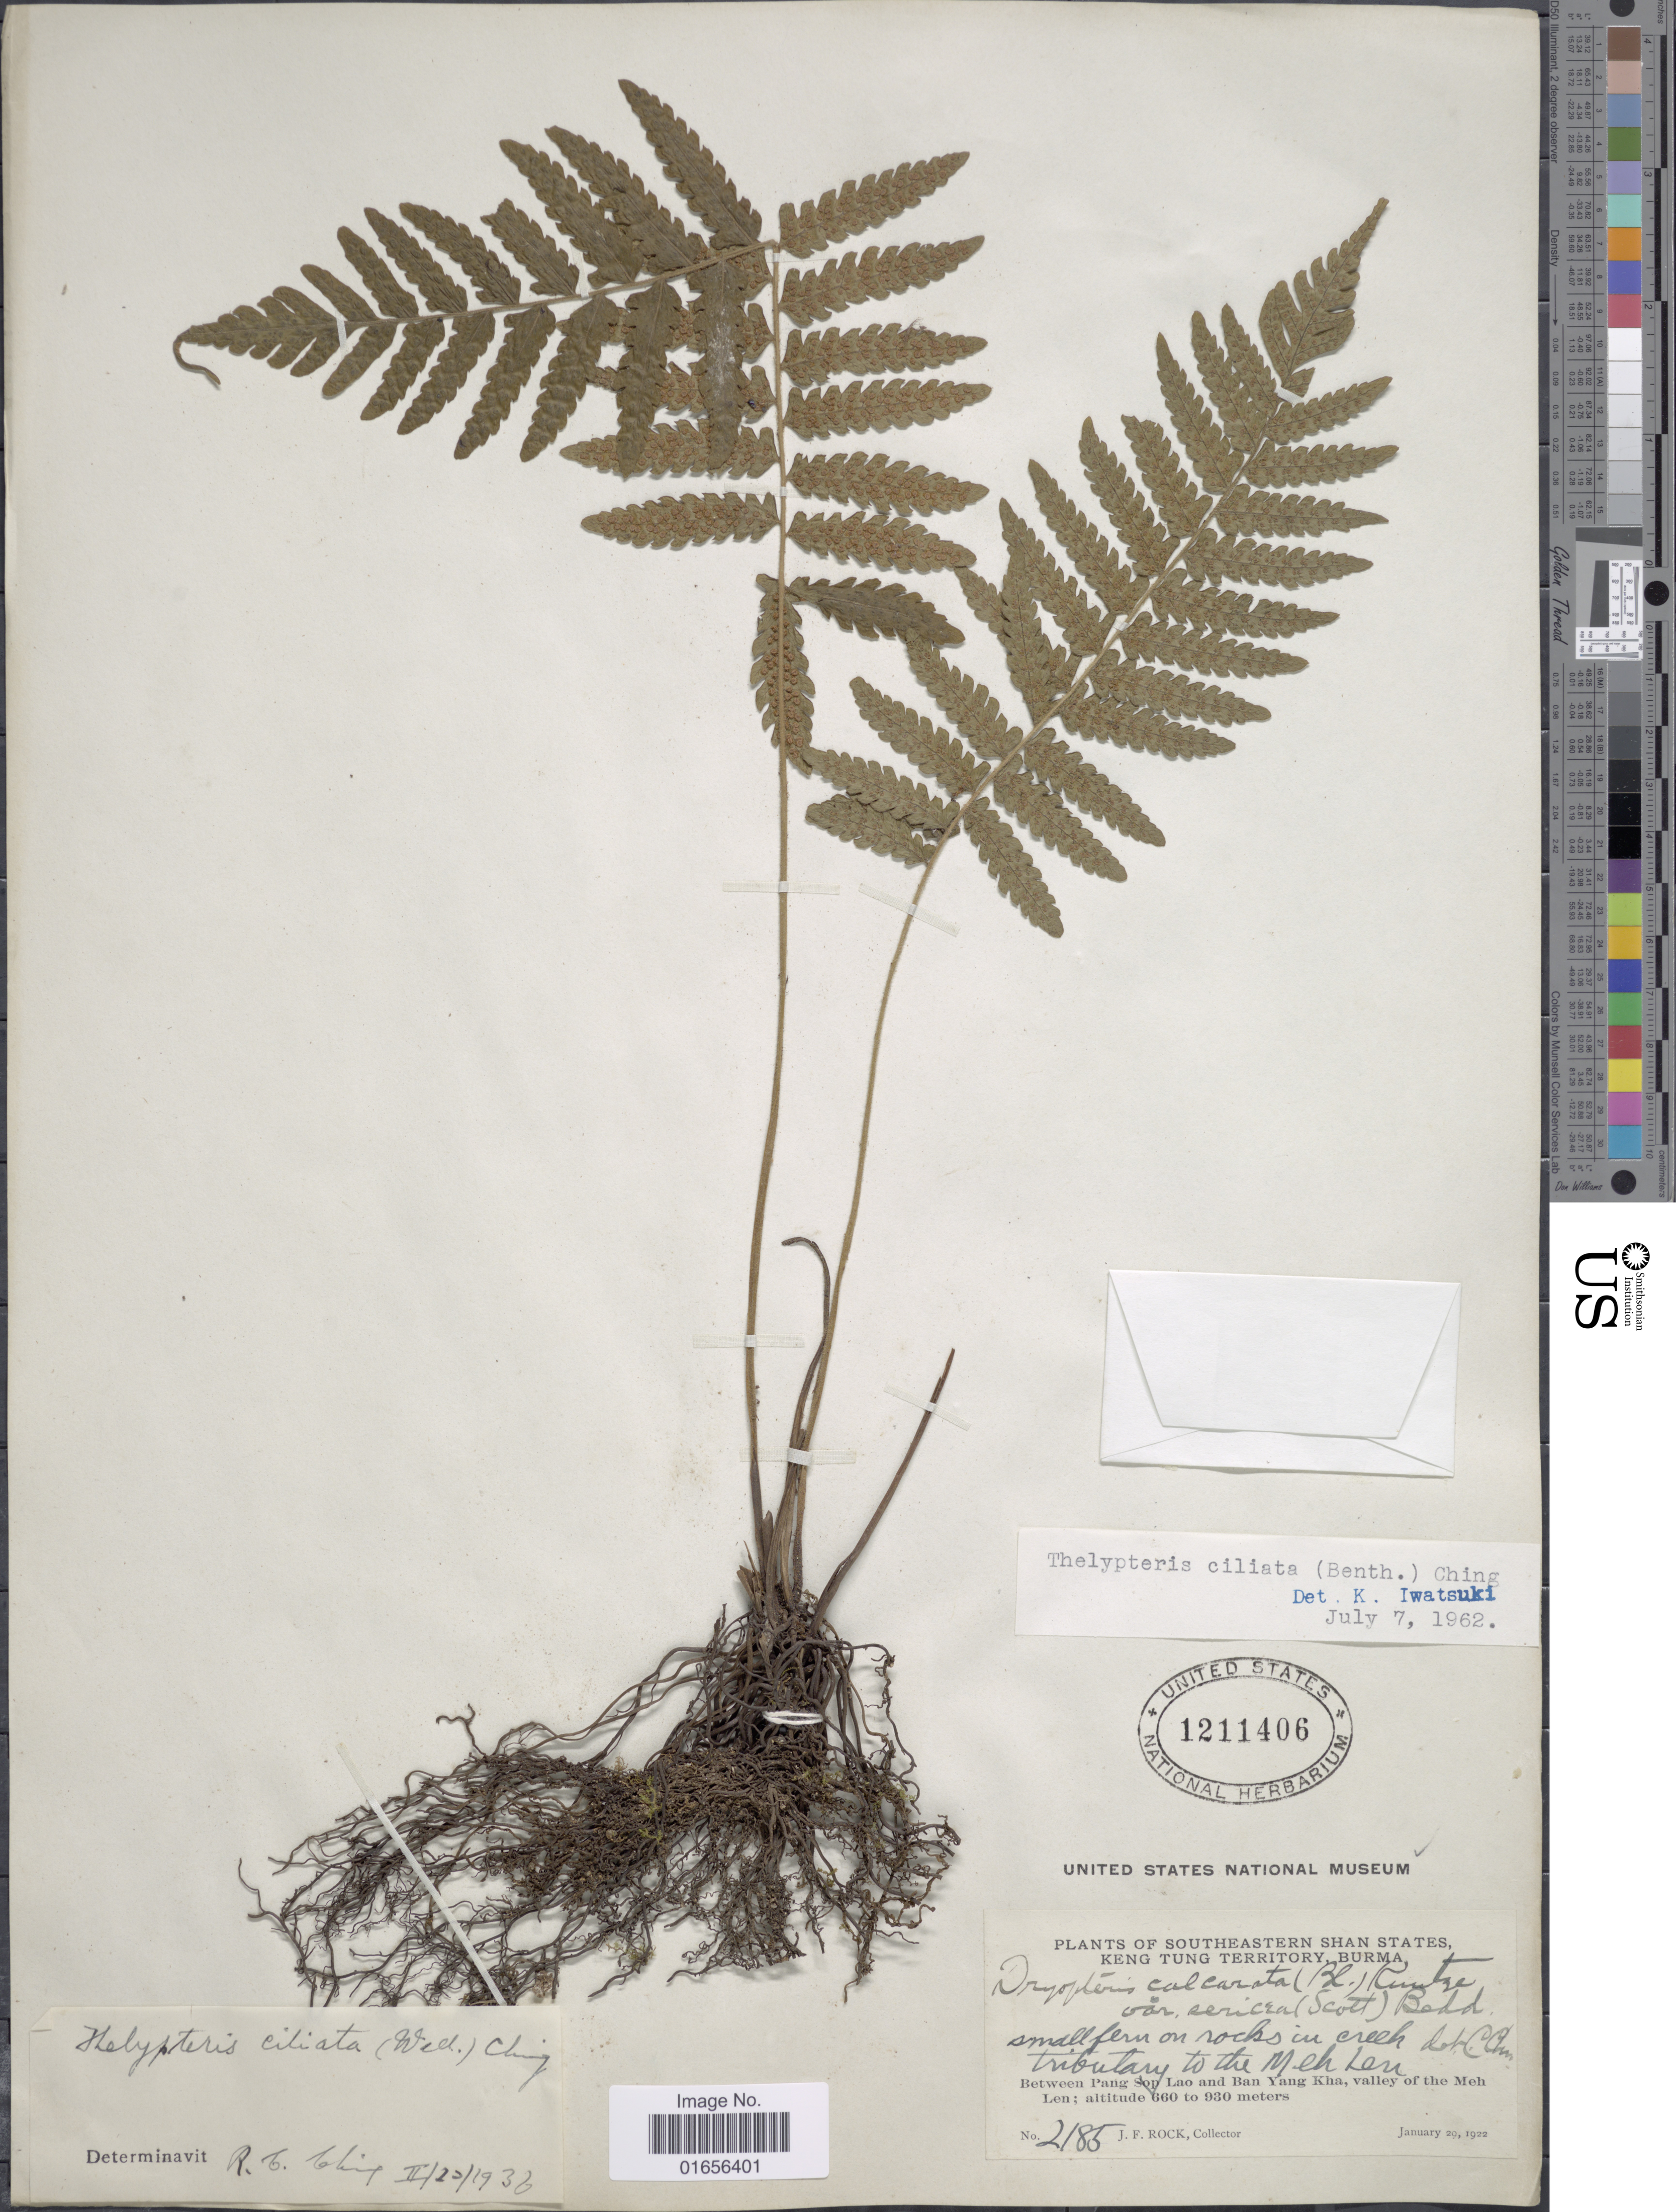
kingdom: Plantae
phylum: Tracheophyta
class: Polypodiopsida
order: Polypodiales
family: Thelypteridaceae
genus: Trigonospora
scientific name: Trigonospora ciliata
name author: (Benth.) Holttum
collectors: J. Rock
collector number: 2185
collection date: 1922-01-29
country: Myanmar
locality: Southeastern Shan States, Keng Tung Territory, Burma. Between Pang Sop Lao and Ban Yang Kha, valley of the Meh Len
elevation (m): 660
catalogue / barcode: US 1211406